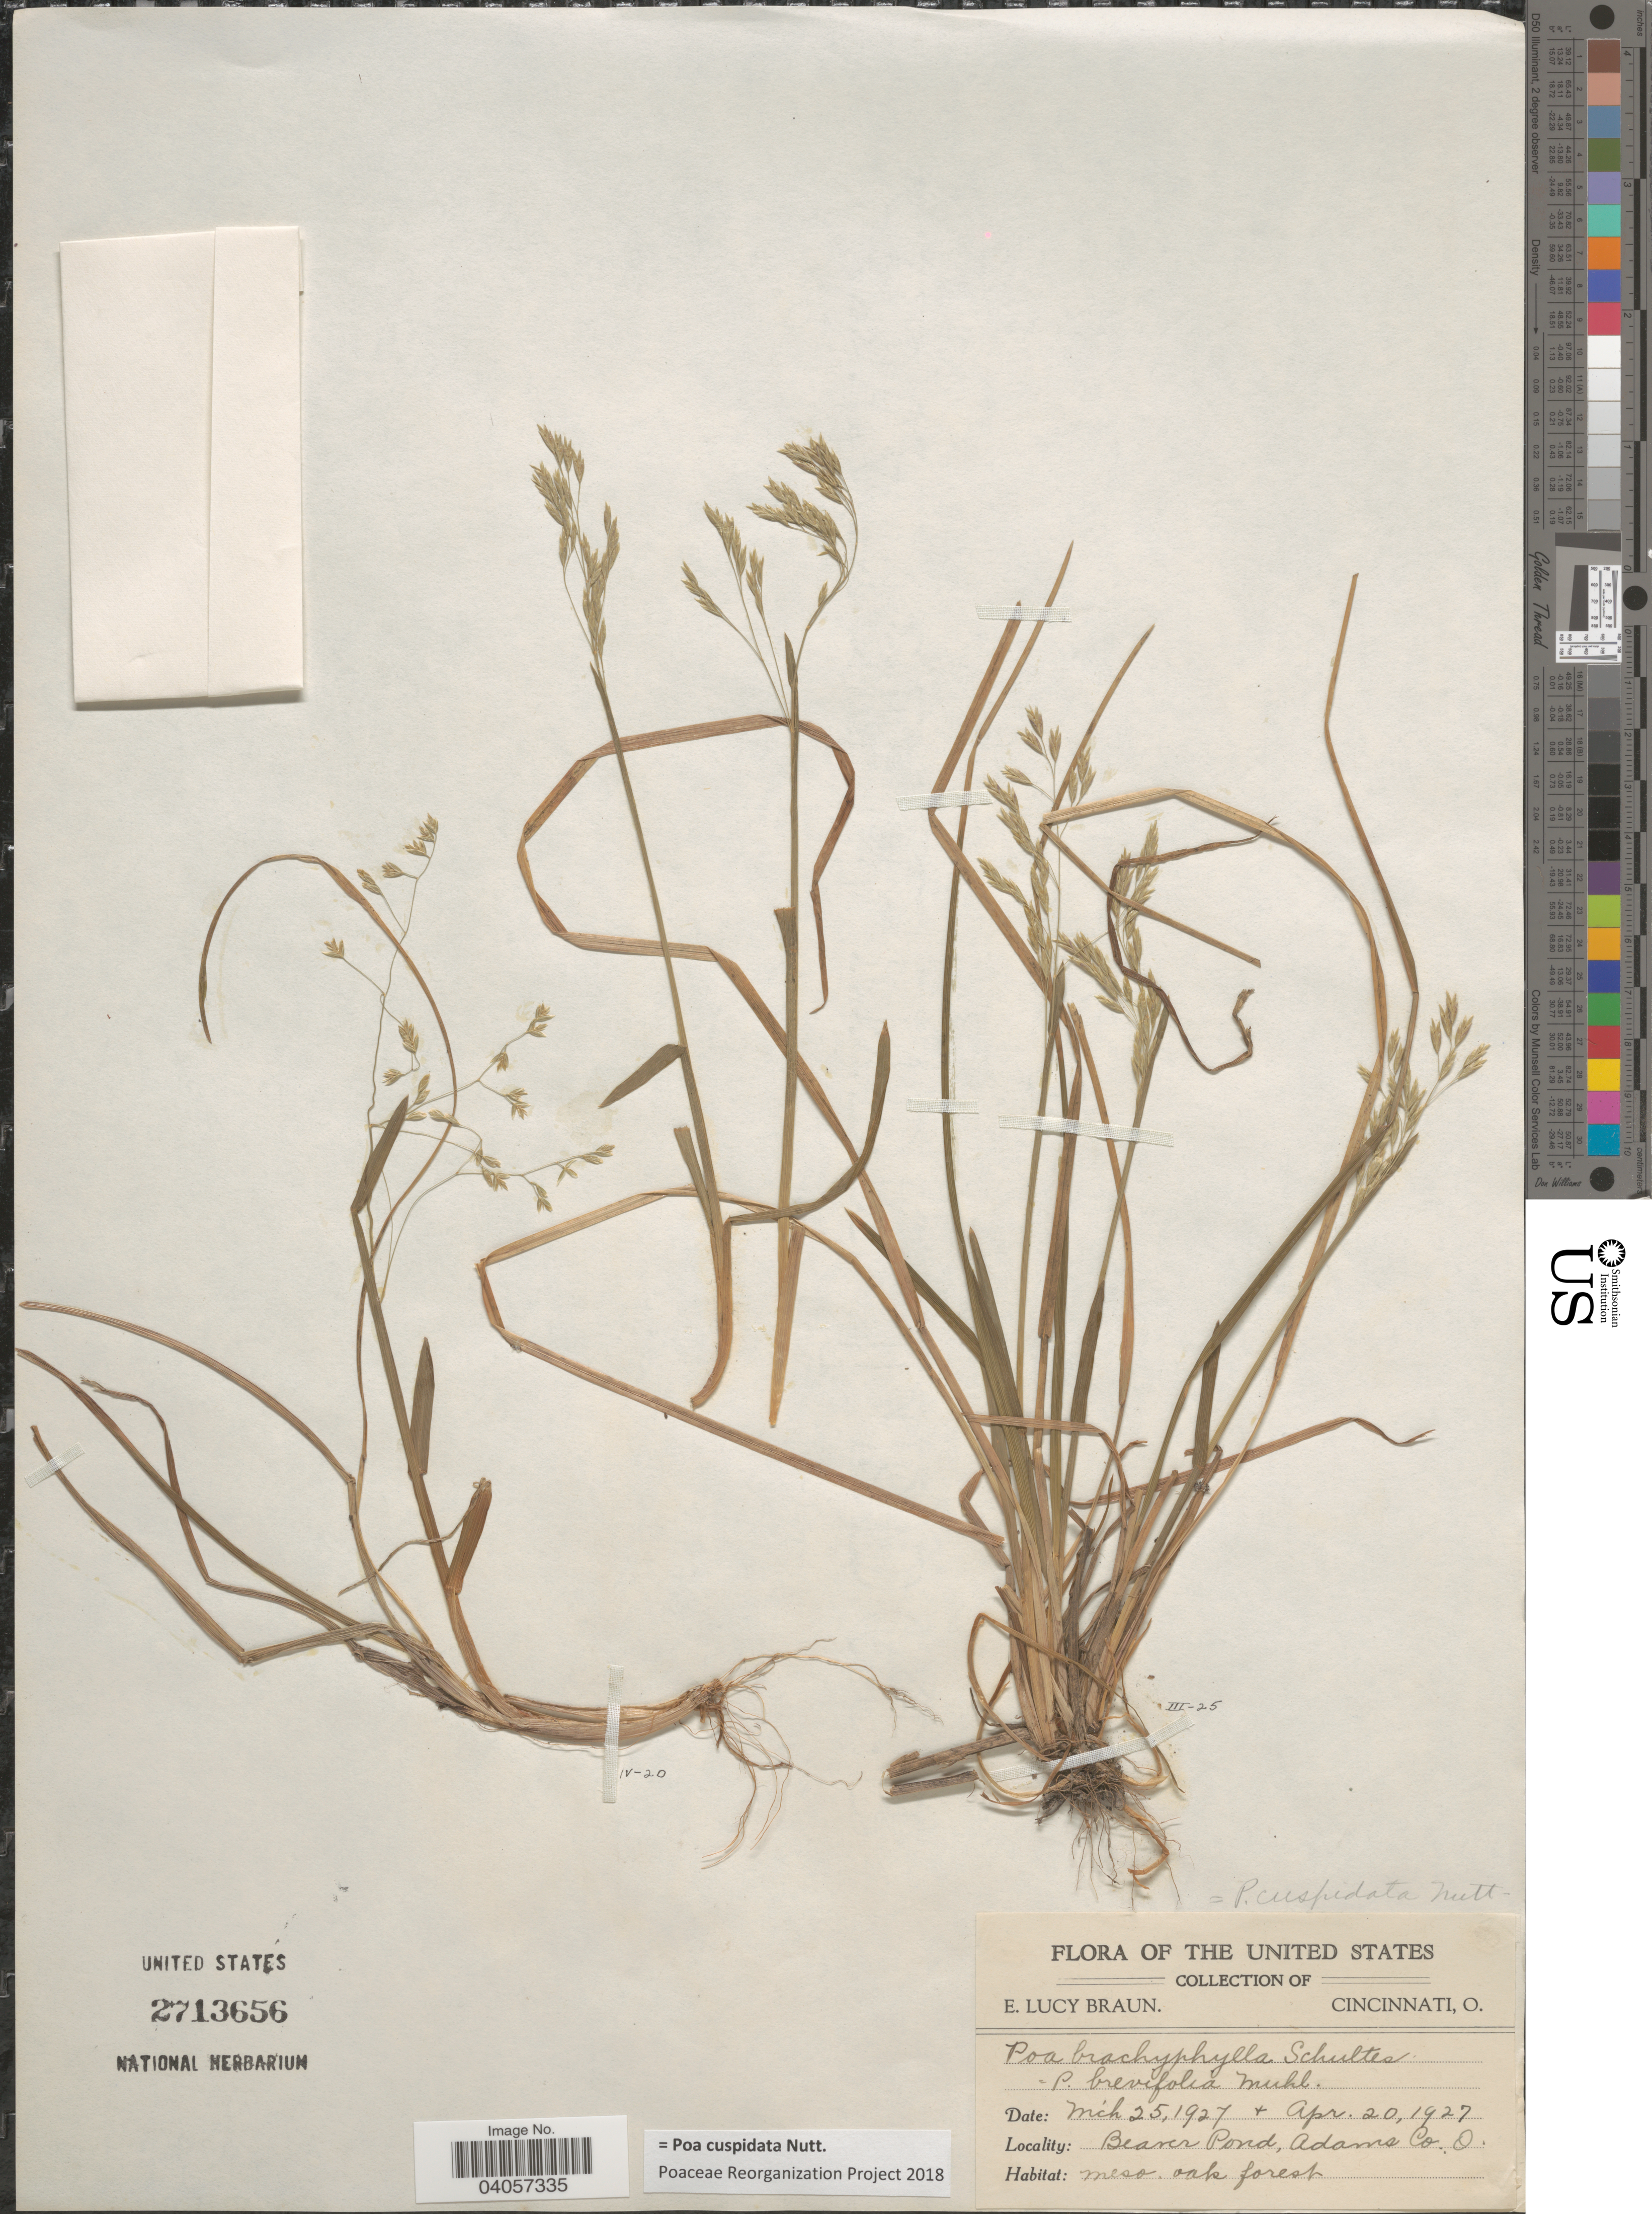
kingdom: Plantae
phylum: Tracheophyta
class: Liliopsida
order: Poales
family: Poaceae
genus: Poa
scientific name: Poa cuspidata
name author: Nutt.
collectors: E. L. Braun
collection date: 1927-03-25/1927-04-20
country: United States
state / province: Ohio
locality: Beaver Pond, Adams Co.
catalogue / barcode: US 2713656